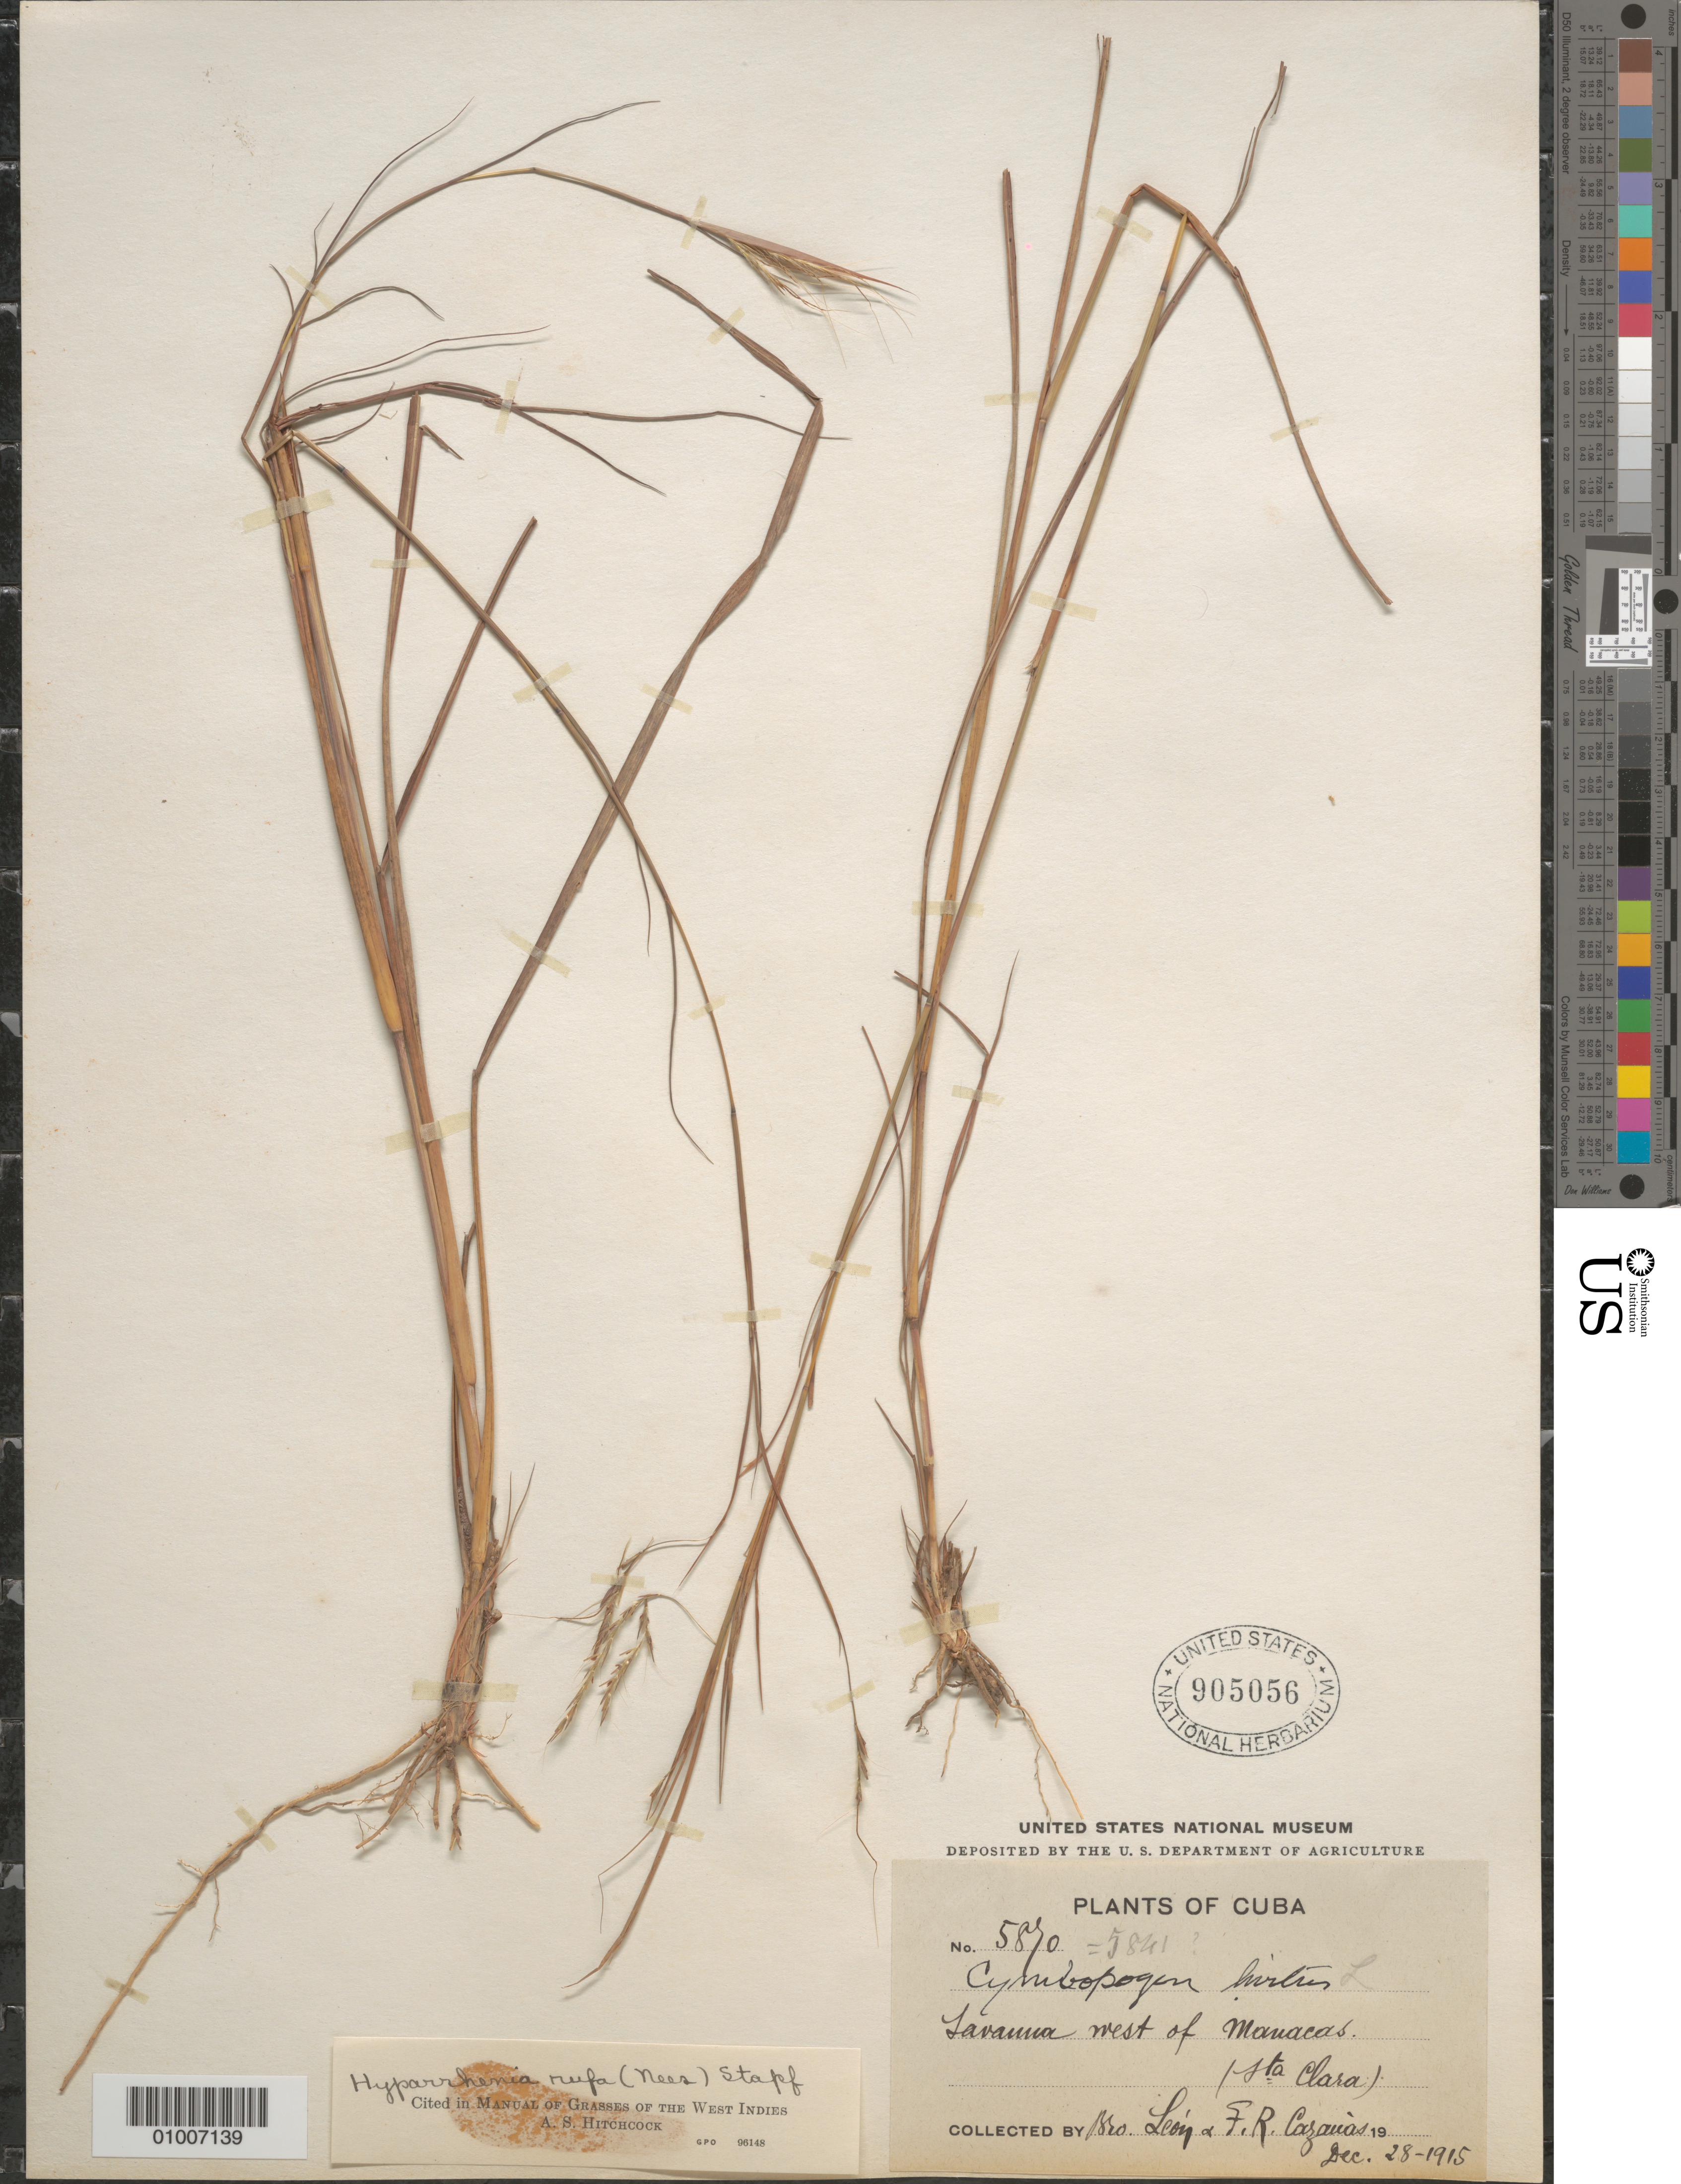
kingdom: Plantae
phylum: Tracheophyta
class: Liliopsida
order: Poales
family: Poaceae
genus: Hyparrhenia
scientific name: Hyparrhenia rufa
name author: (Nees) Stapf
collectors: Bro. León & F. Cazauas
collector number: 5870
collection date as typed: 28 Dec 1915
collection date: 1915-12-28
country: Cuba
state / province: Villa Clara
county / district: Santa Clara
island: Cuba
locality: Santa Clara, Savanna west of Manacas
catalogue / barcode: US 905056